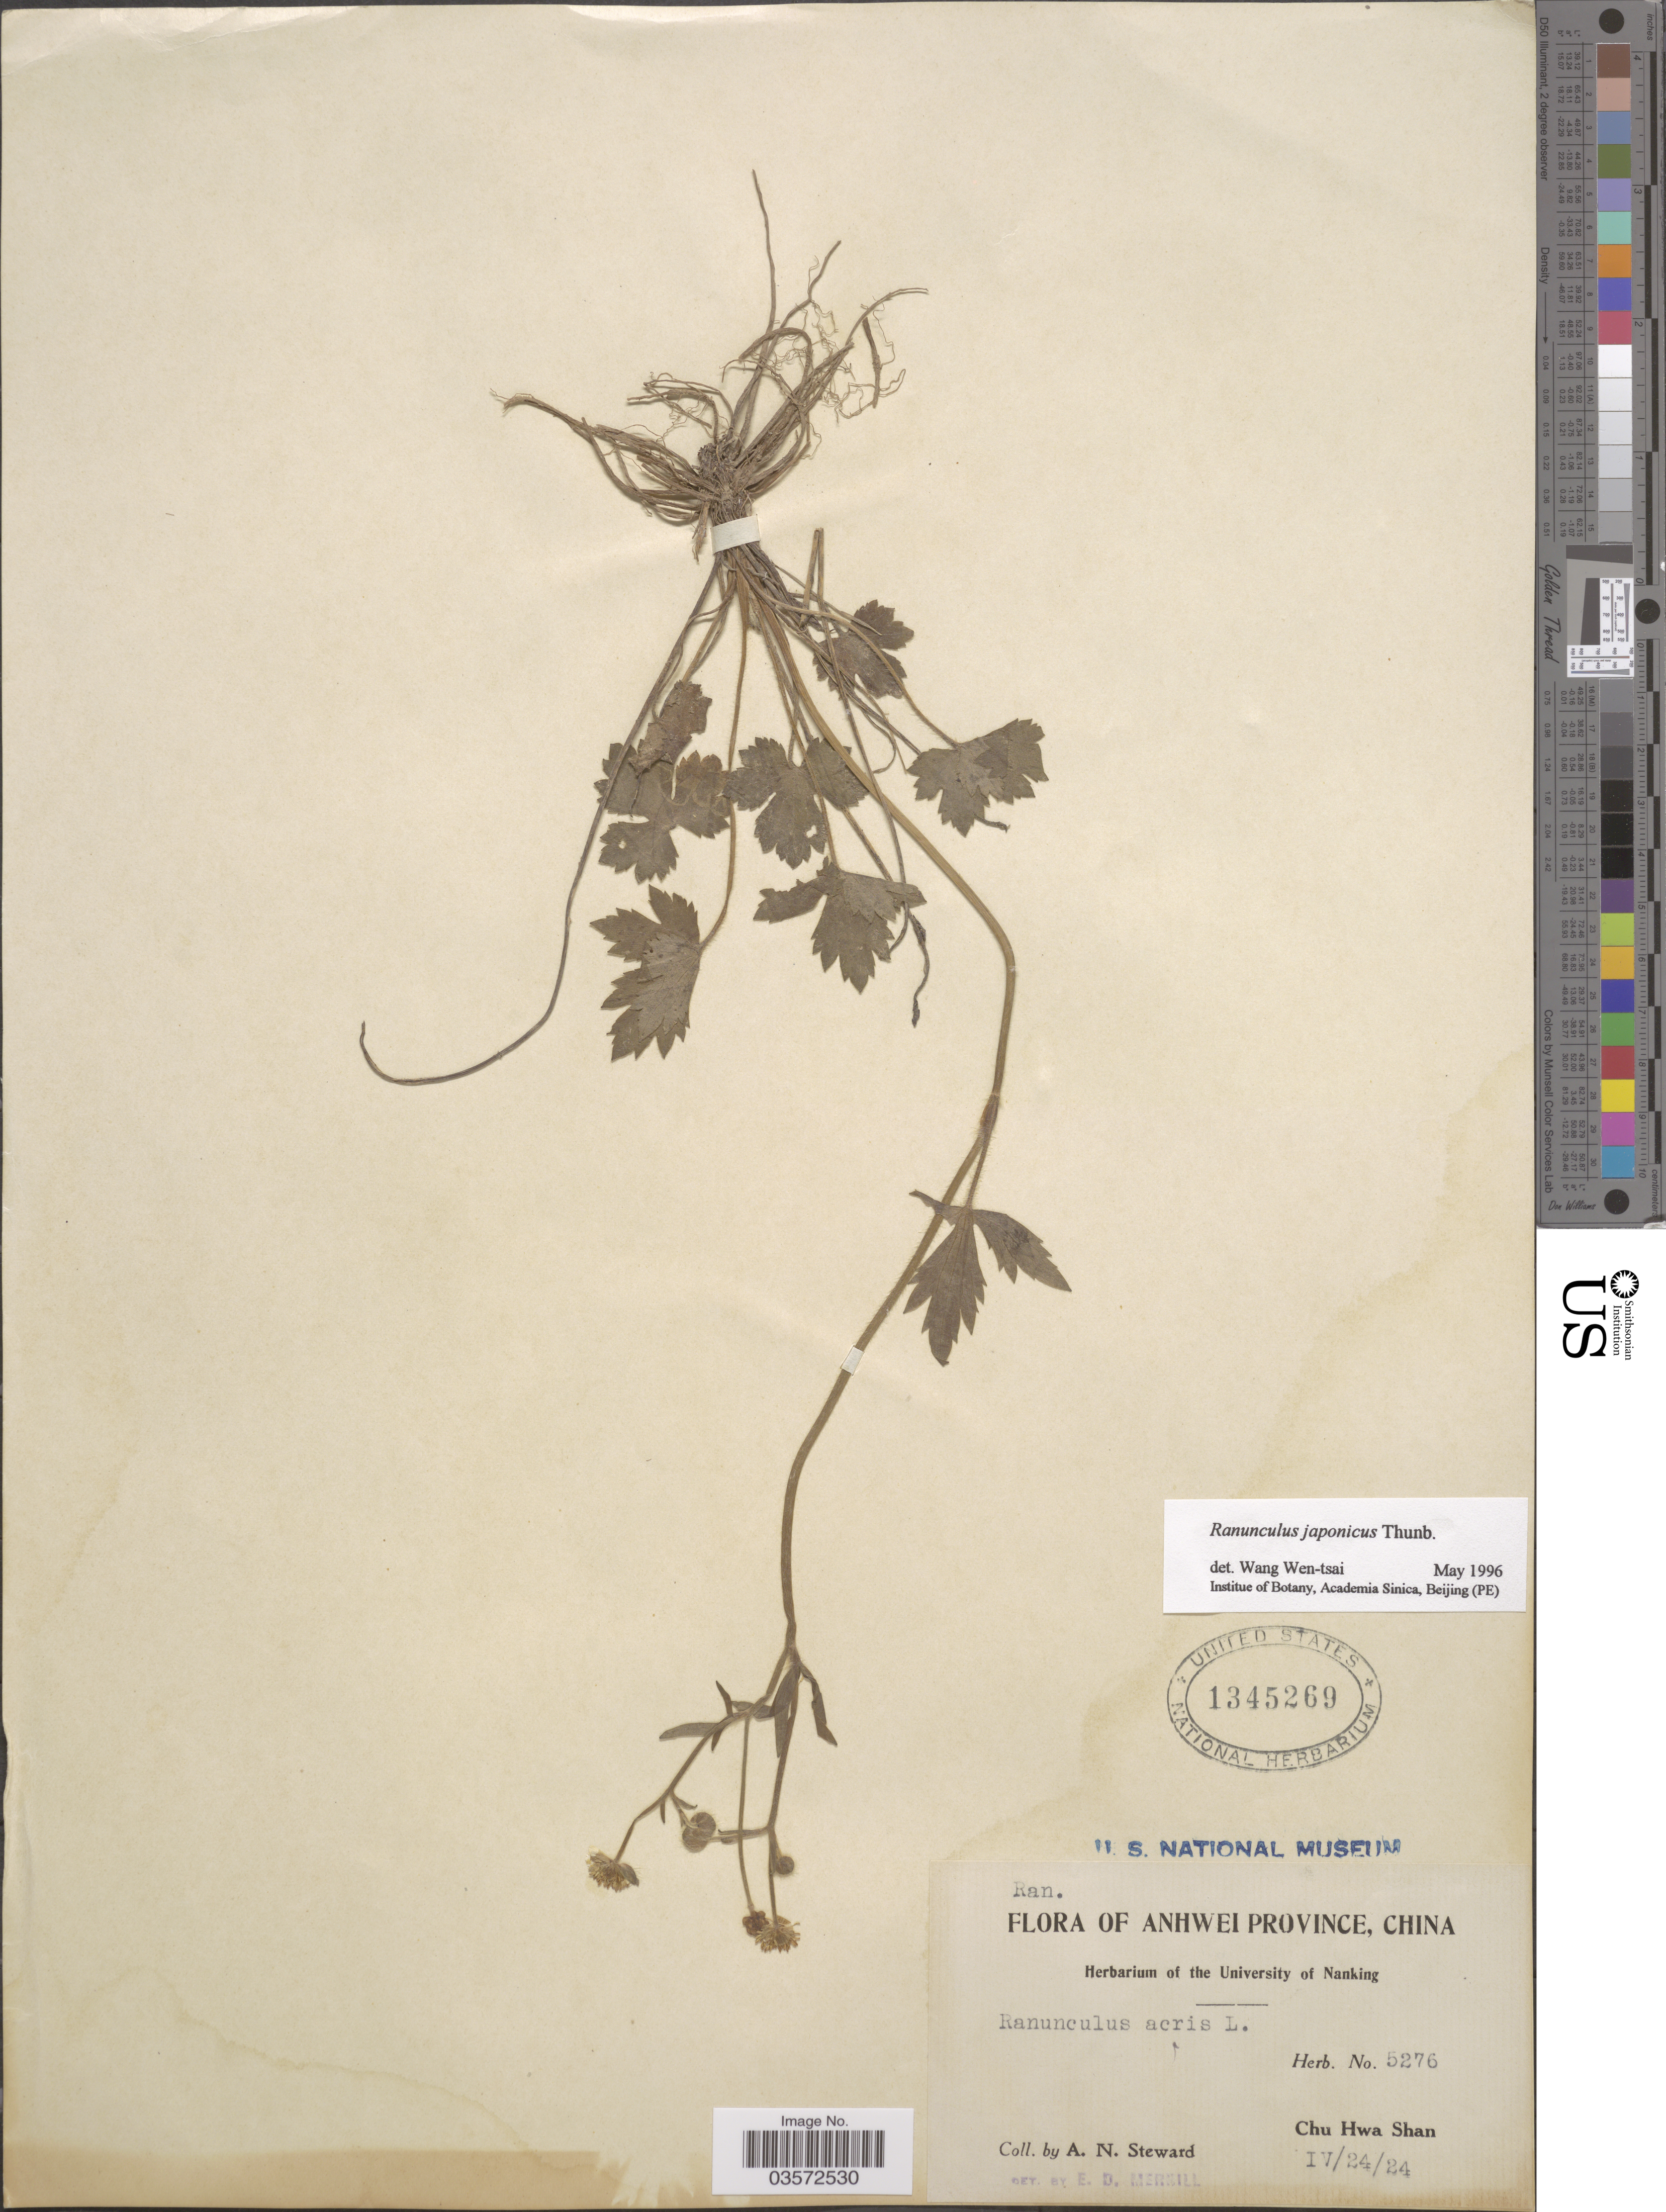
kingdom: Plantae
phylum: Tracheophyta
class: Magnoliopsida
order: Ranunculales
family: Ranunculaceae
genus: Ranunculus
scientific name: Ranunculus japonicus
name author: Thunb.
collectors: A. N. Steward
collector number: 5276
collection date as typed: Transcribed d/m/y: 24/4/24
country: China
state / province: Anhui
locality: Anhwei Province. Chu Hwa Shan.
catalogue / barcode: US 1345269